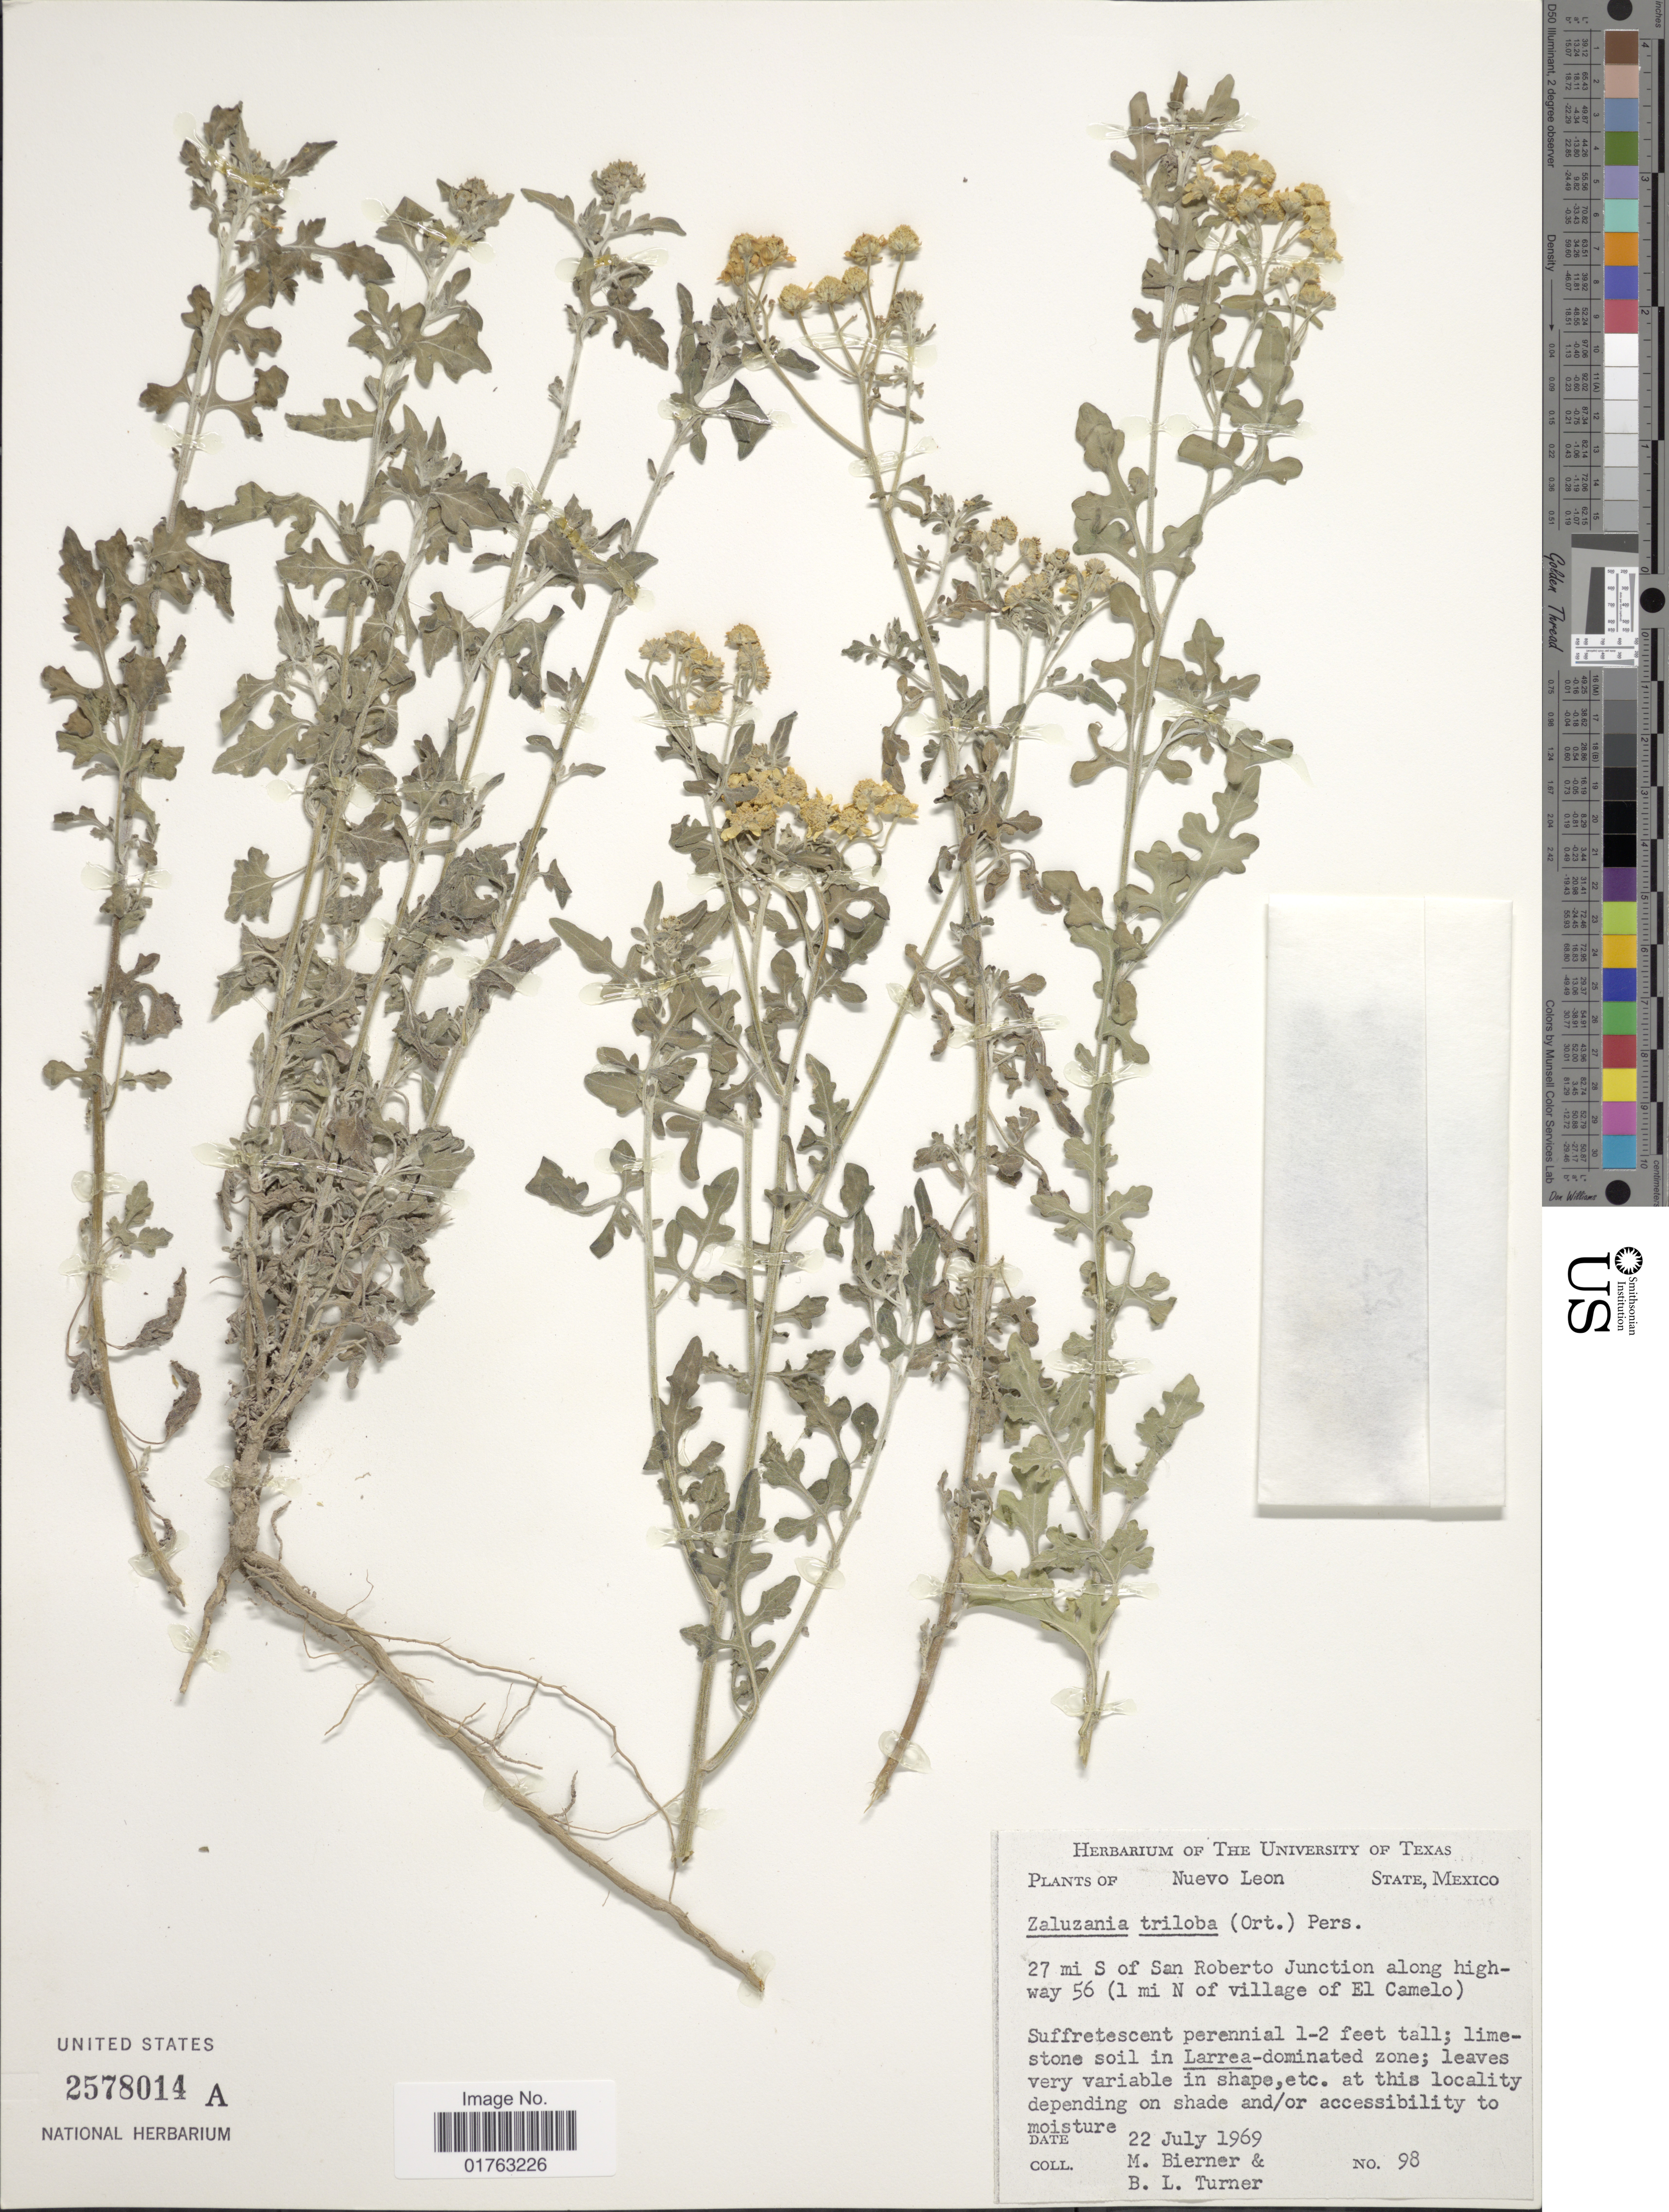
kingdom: Plantae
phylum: Tracheophyta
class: Magnoliopsida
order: Asterales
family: Asteraceae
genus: Zaluzania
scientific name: Zaluzania triloba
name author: (Ortega) Pers.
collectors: M. W. Bierner & B. L. Turner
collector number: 98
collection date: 1969-07-22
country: Mexico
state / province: Nuevo León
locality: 27 mi S of San Roberto Junction along highway 56 (1 mi N of village of El Camelo)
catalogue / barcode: US 2578014A